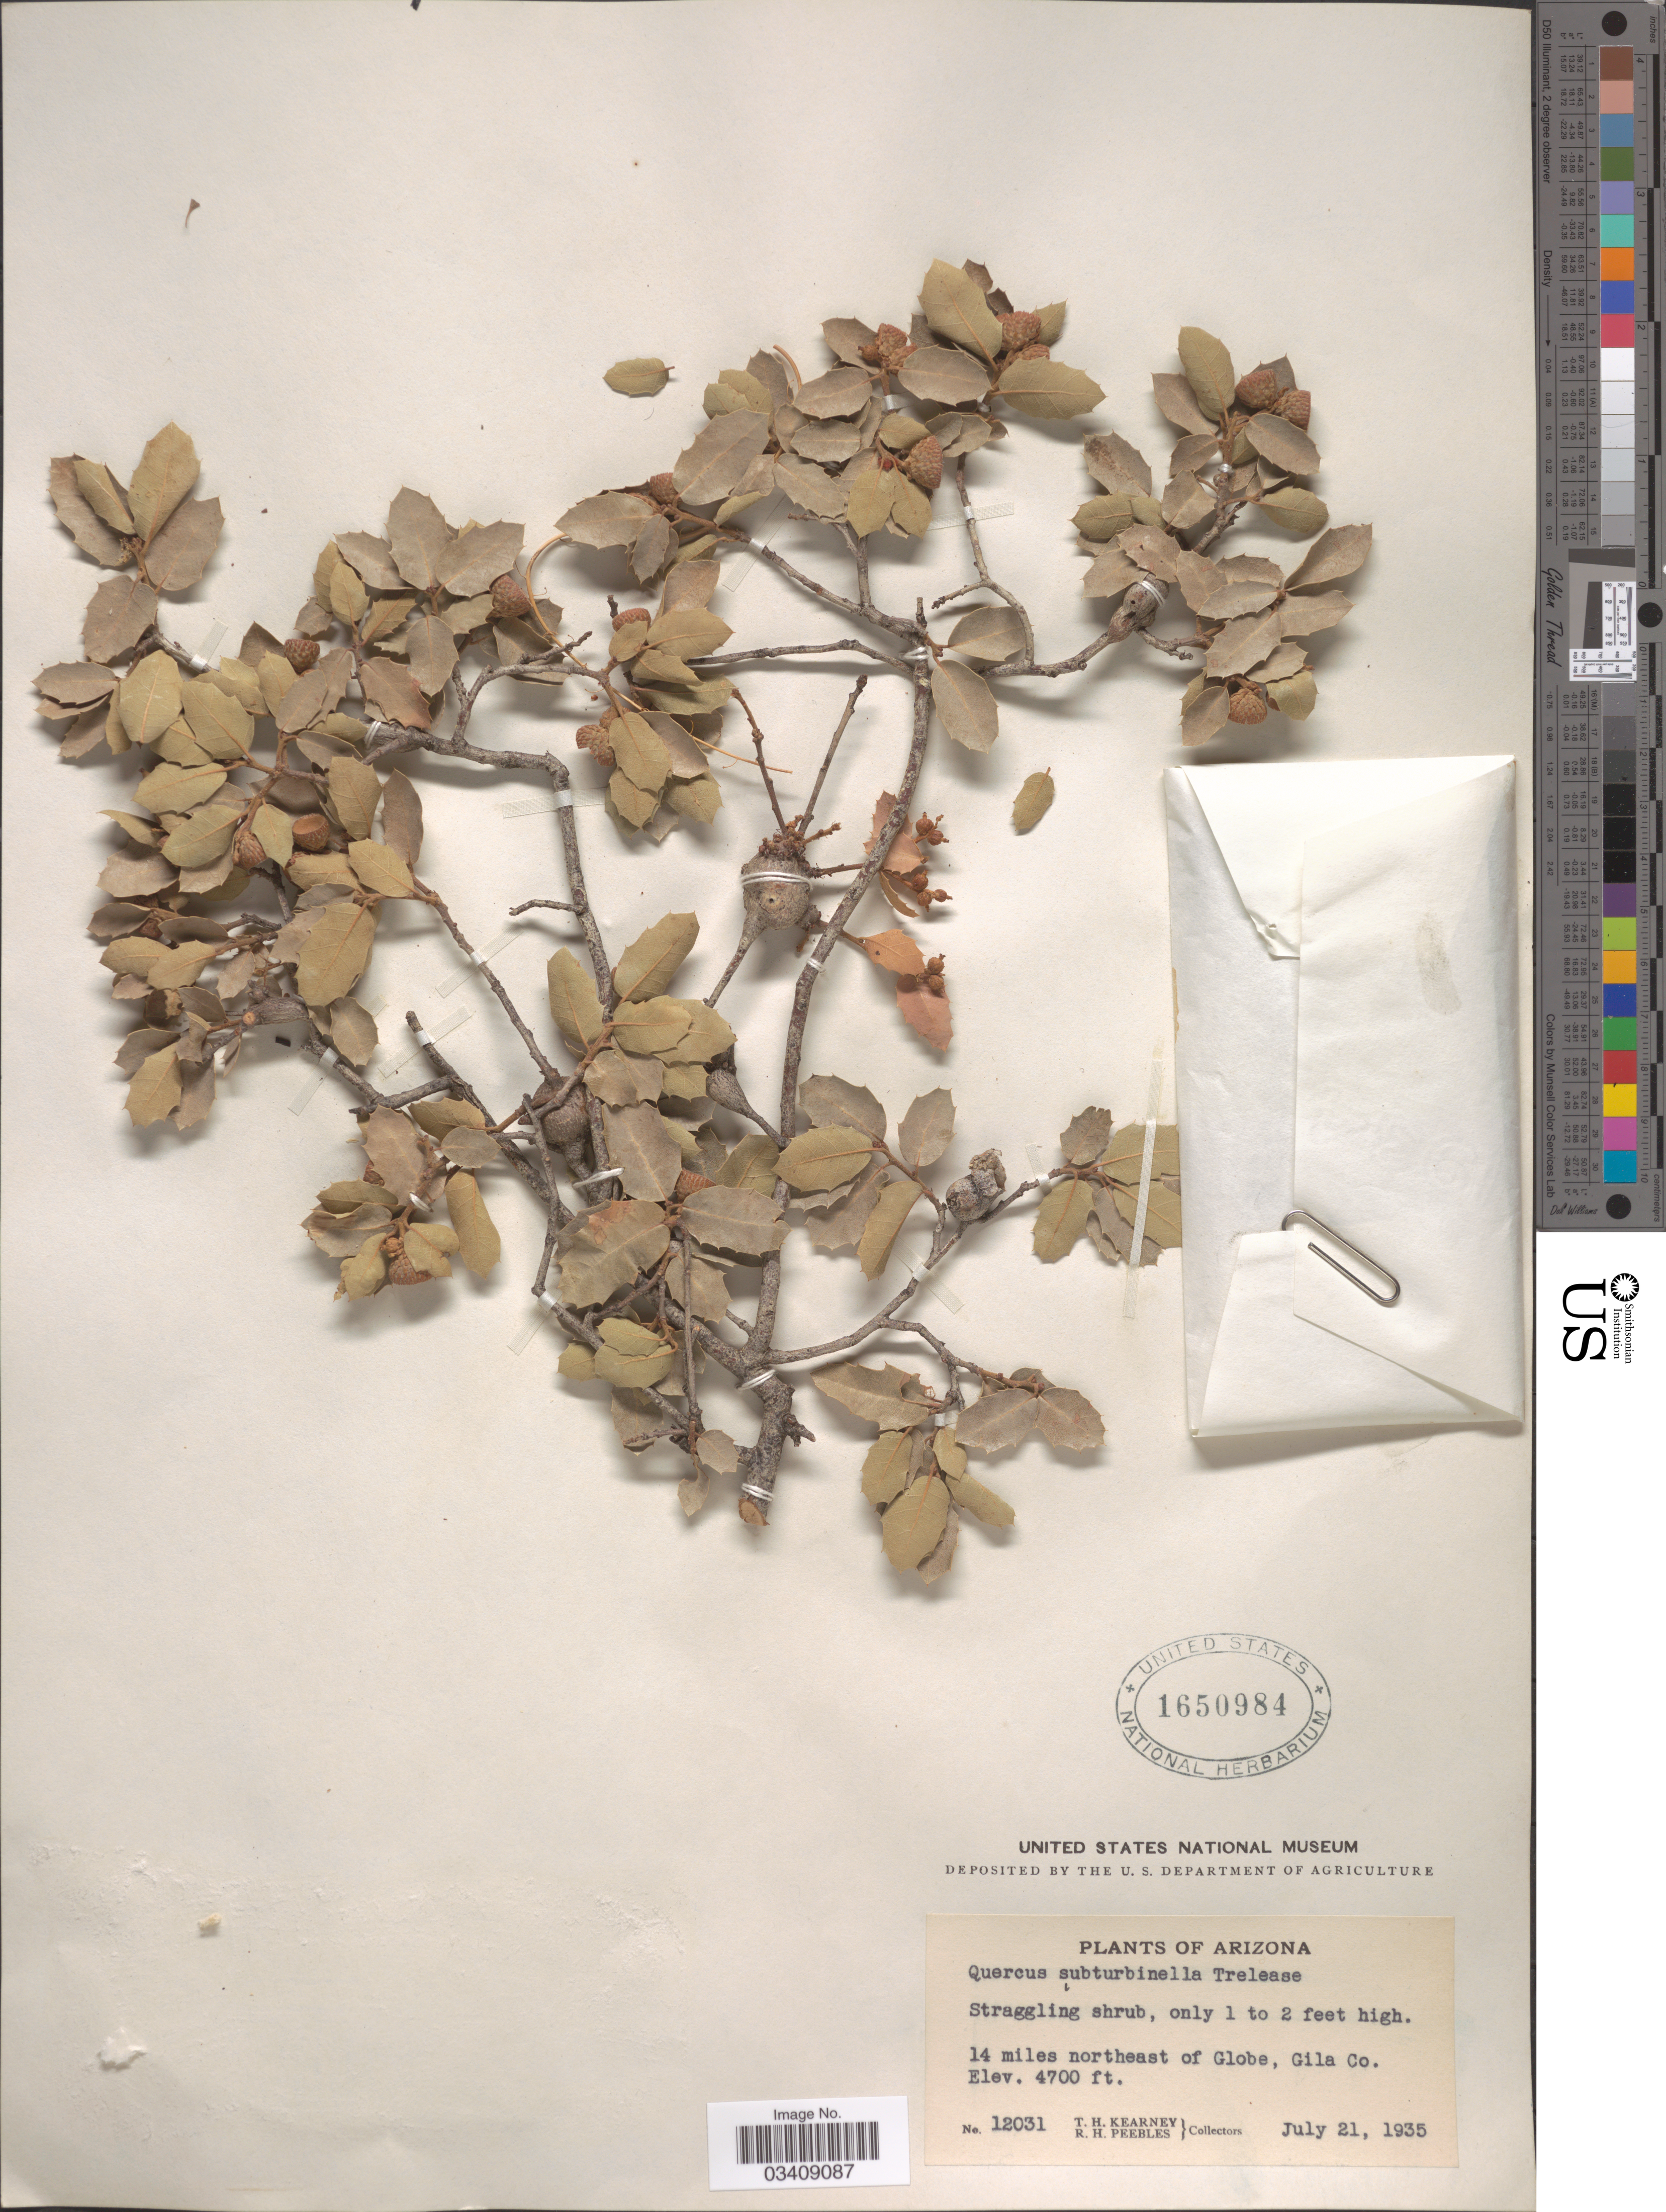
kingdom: Plantae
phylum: Tracheophyta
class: Magnoliopsida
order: Fagales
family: Fagaceae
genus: Quercus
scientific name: Quercus turbinella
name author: Greene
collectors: T. H. Kearney & R. H. Peebles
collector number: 12031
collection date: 1935-07-21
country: United States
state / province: Arizona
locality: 14 miles northeast of Globe, Gila Co.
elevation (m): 1433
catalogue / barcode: US 1650984